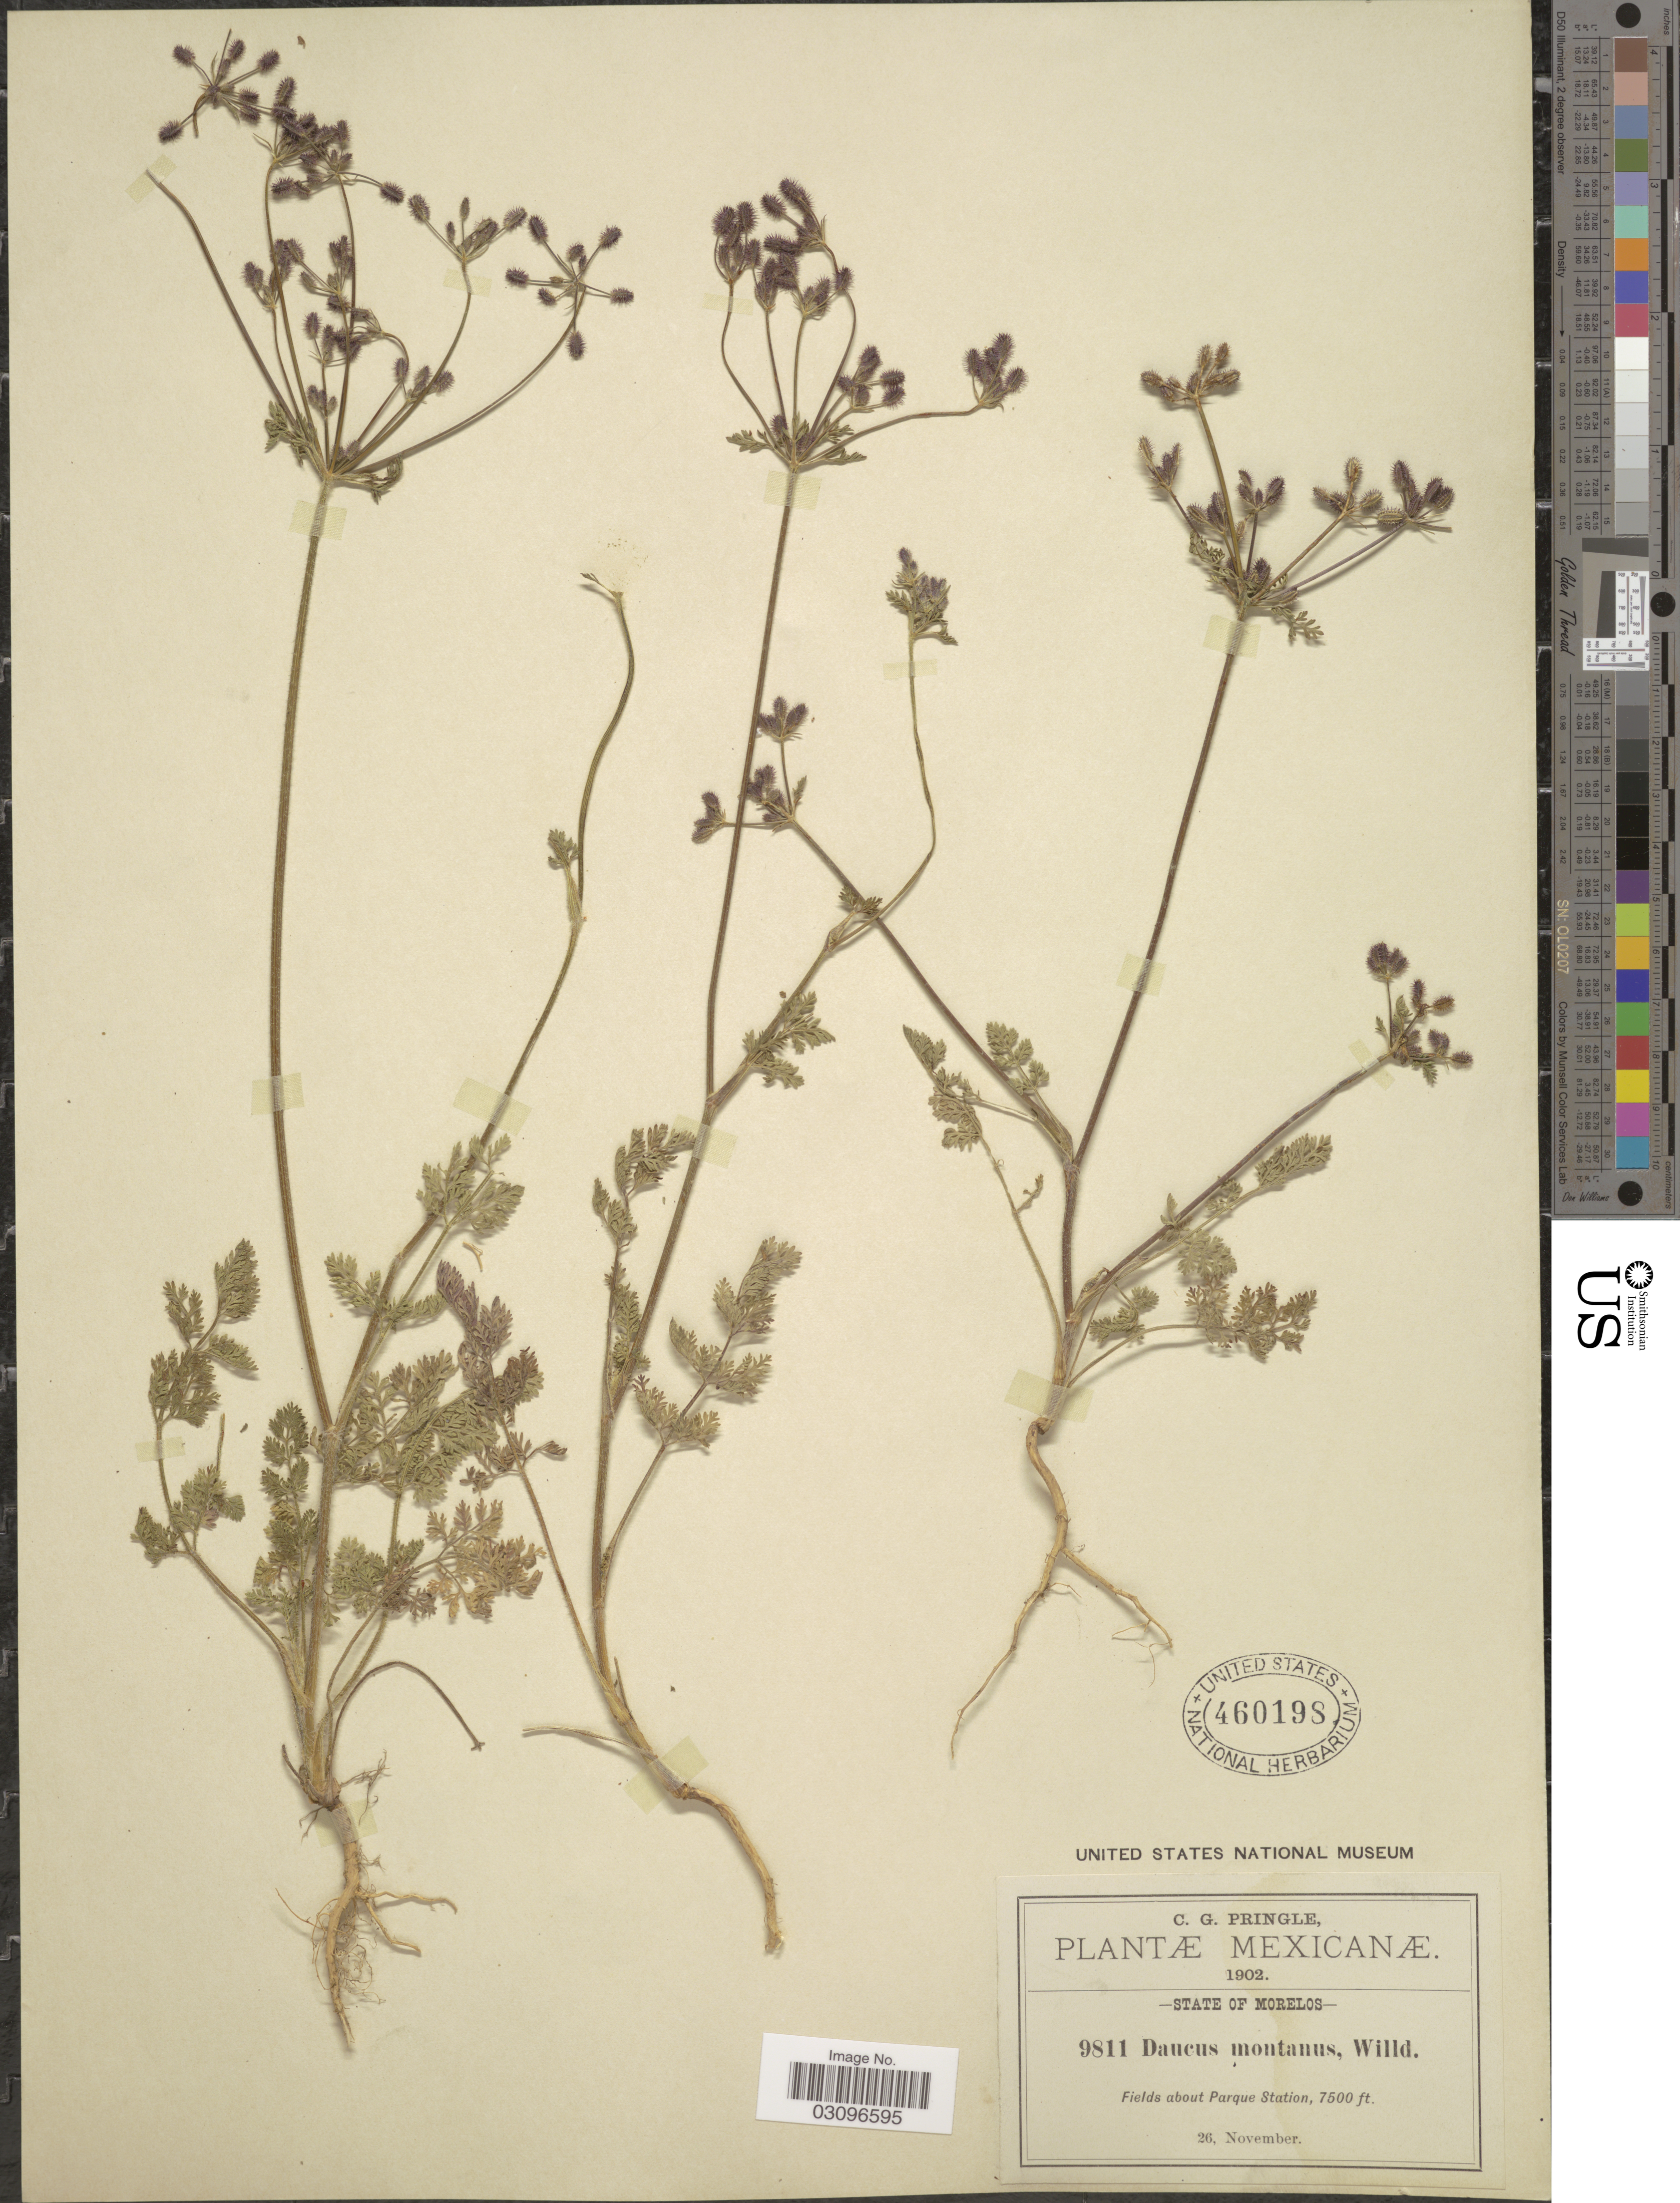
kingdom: Plantae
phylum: Tracheophyta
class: Magnoliopsida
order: Apiales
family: Apiaceae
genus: Daucus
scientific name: Daucus montanus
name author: Humb. & Bonpl. ex Spreng.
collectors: C. G. Pringle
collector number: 9811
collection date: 1902-11-26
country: Mexico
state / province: Morelos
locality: Fields about Parque Station.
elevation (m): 2286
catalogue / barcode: US 460198